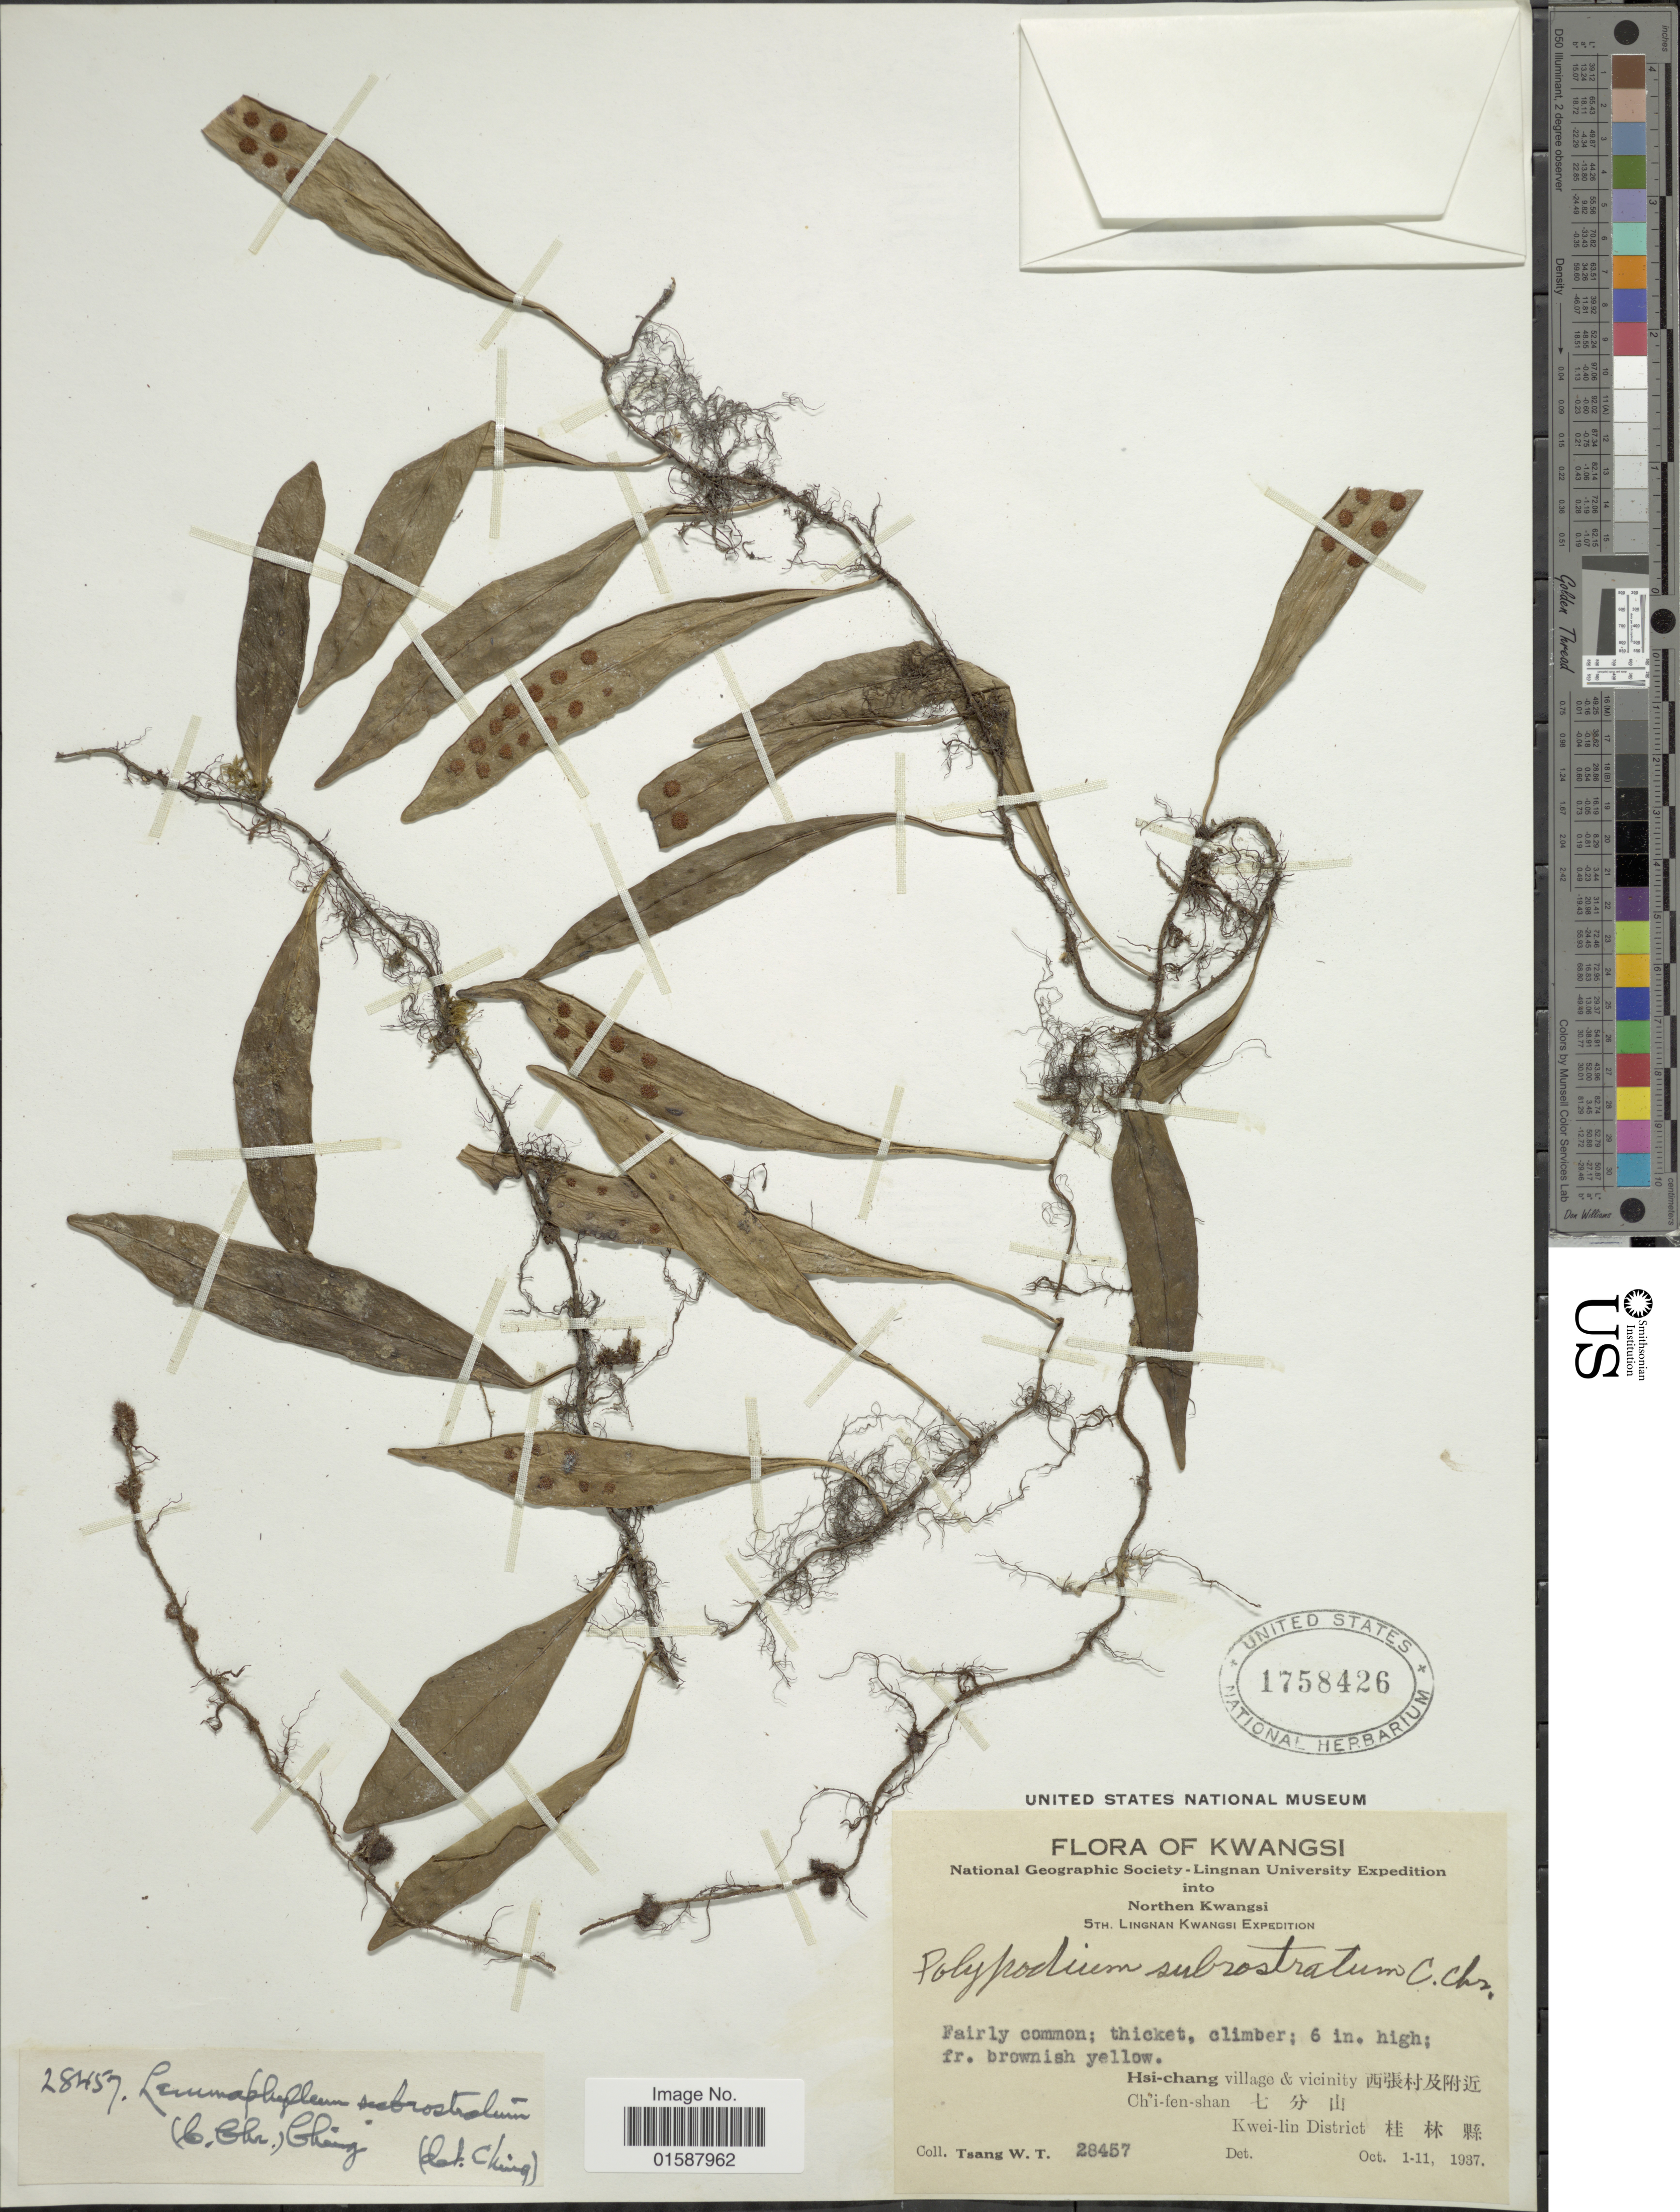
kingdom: Plantae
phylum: Tracheophyta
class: Polypodiopsida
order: Polypodiales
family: Polypodiaceae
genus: Lepisorus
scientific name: Lepisorus subrostratus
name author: (C. Chr.) C. Chr. & Tardieu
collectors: W. T. Tsang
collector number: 28457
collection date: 1937-10-01/1937-10-11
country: China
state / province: Guangxi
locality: Northern Kwangsi. Hsi-chang village & vicinity. Ch'i-fen-shan. Kwei-lin District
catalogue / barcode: US 1758426